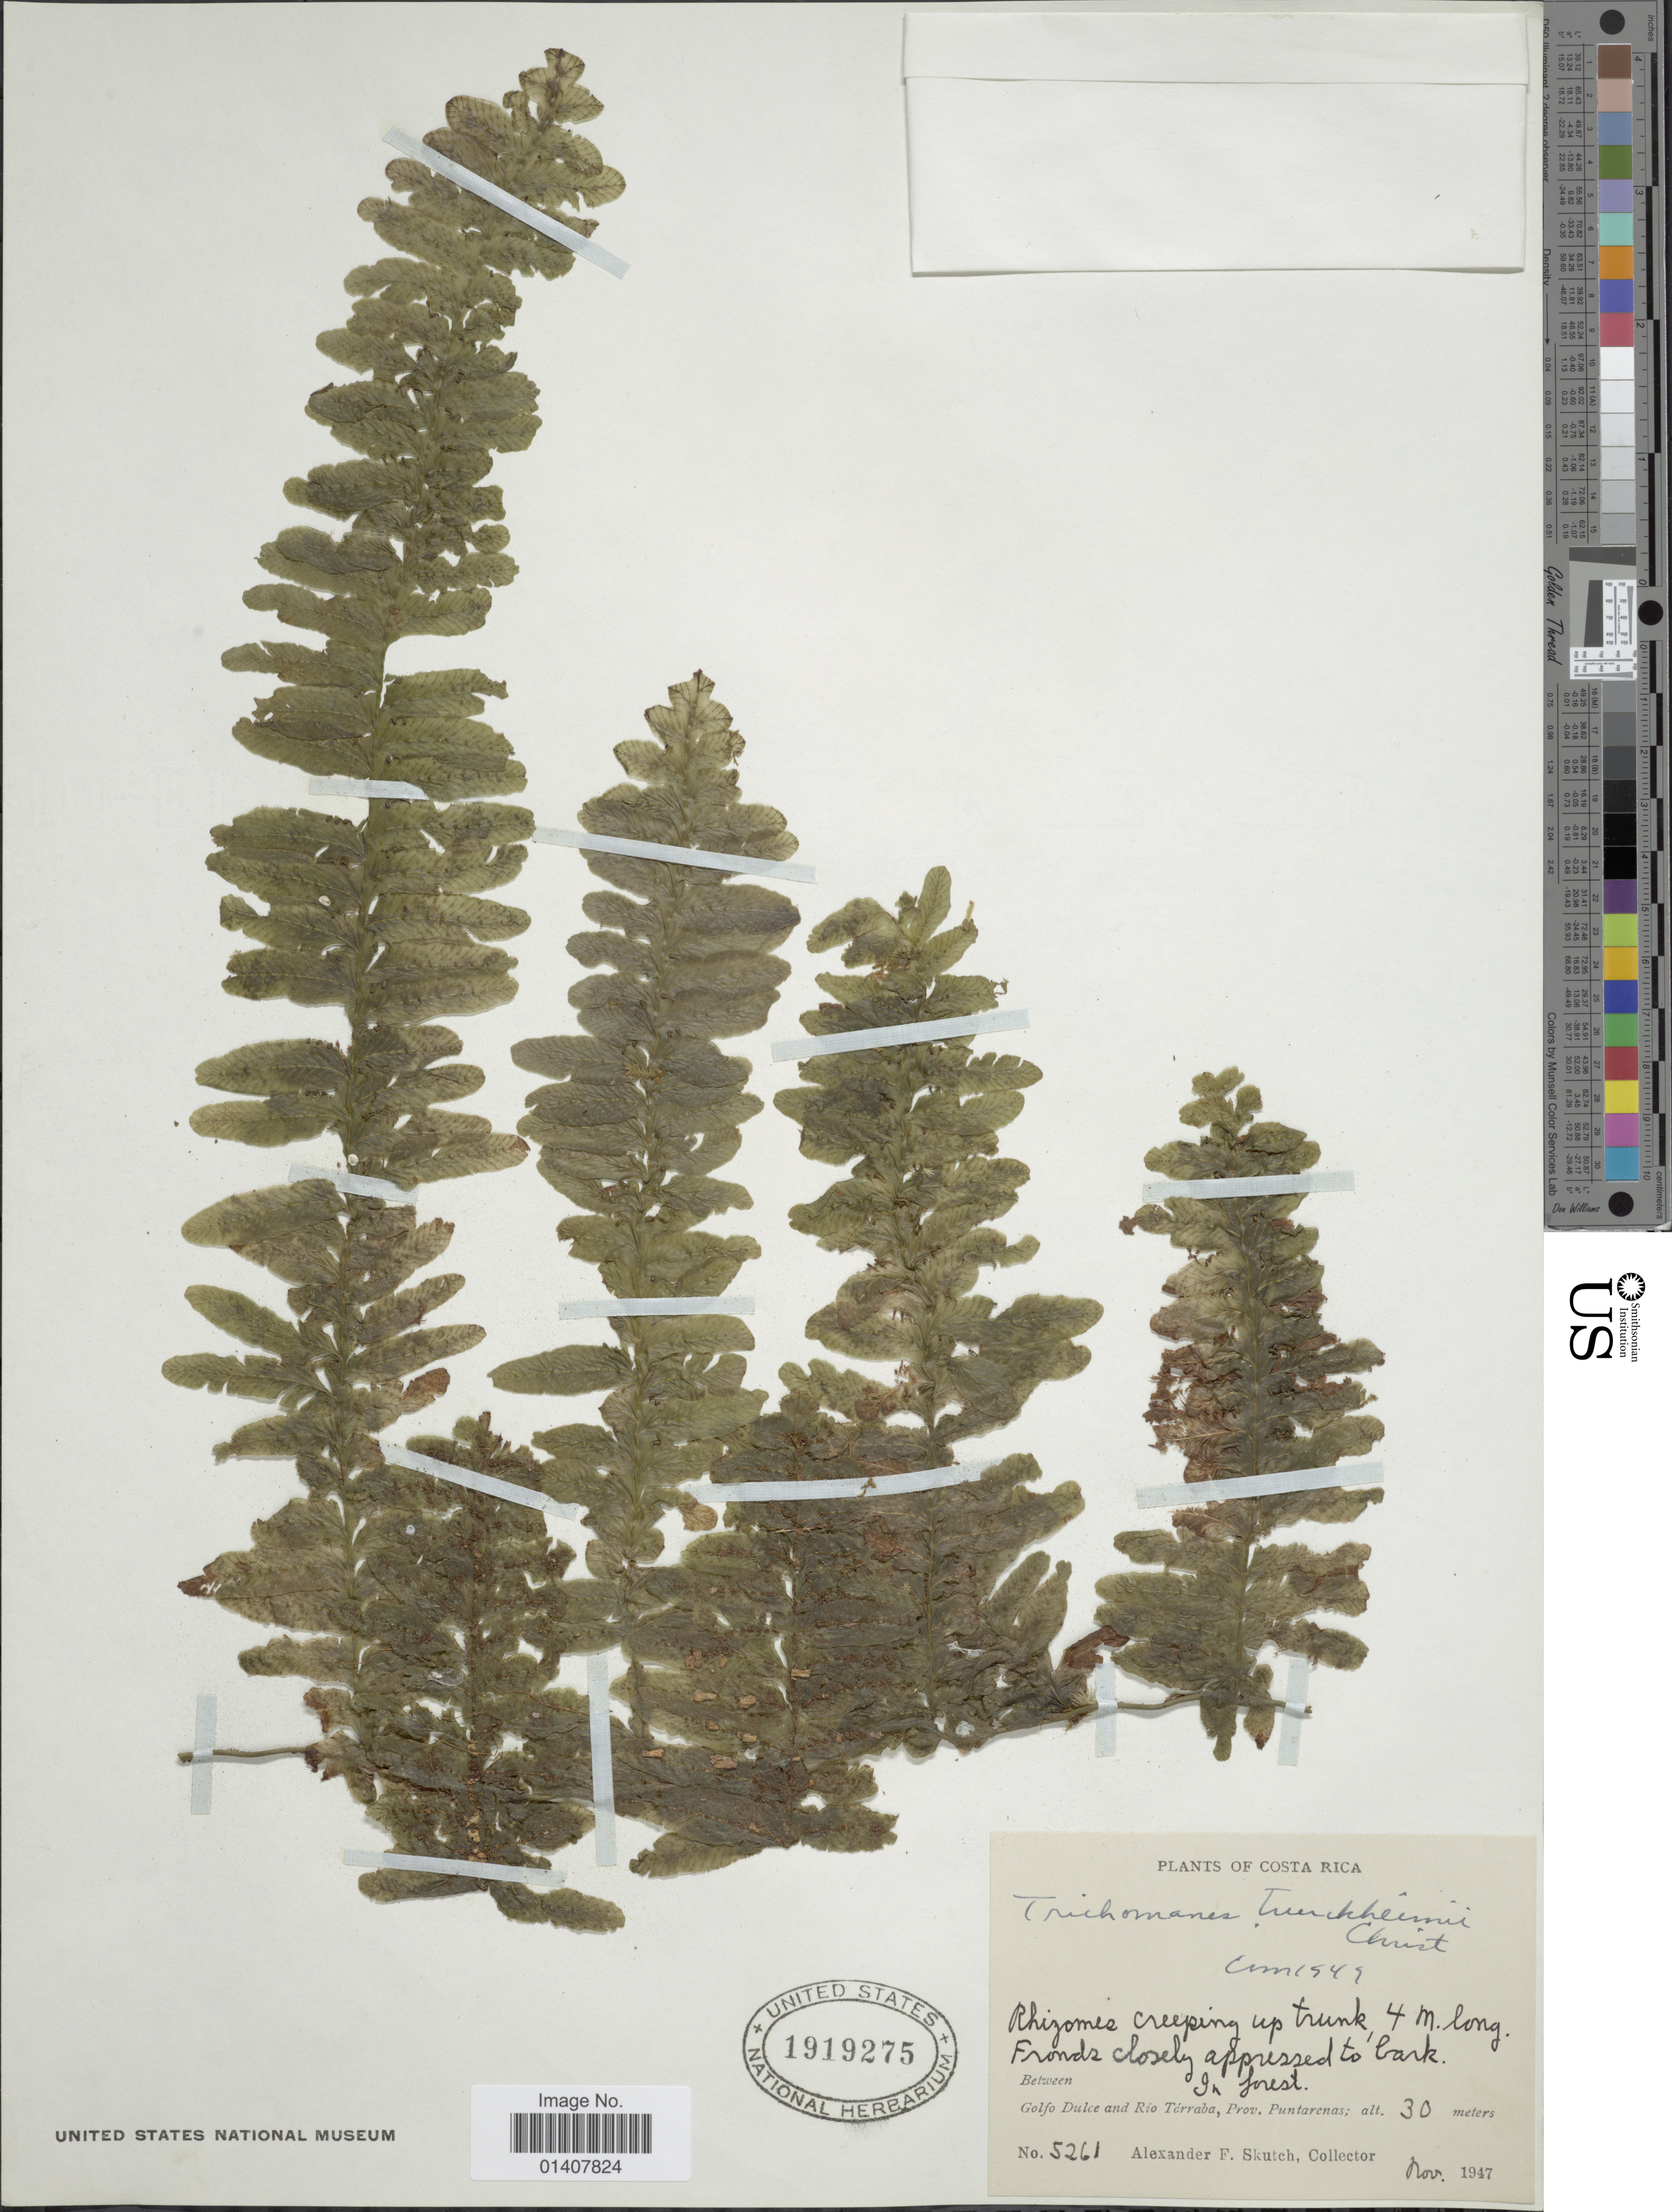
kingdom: Plantae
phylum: Tracheophyta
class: Polypodiopsida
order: Hymenophyllales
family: Hymenophyllaceae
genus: Trichomanes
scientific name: Trichomanes tuerckheimii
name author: Christ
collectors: A. F. Skutch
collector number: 5261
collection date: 1947-11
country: Costa Rica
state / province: Puntarenas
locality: Golfo Dulce and Rio Térraba, prov. Puntarenas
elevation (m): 30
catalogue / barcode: US 1919275